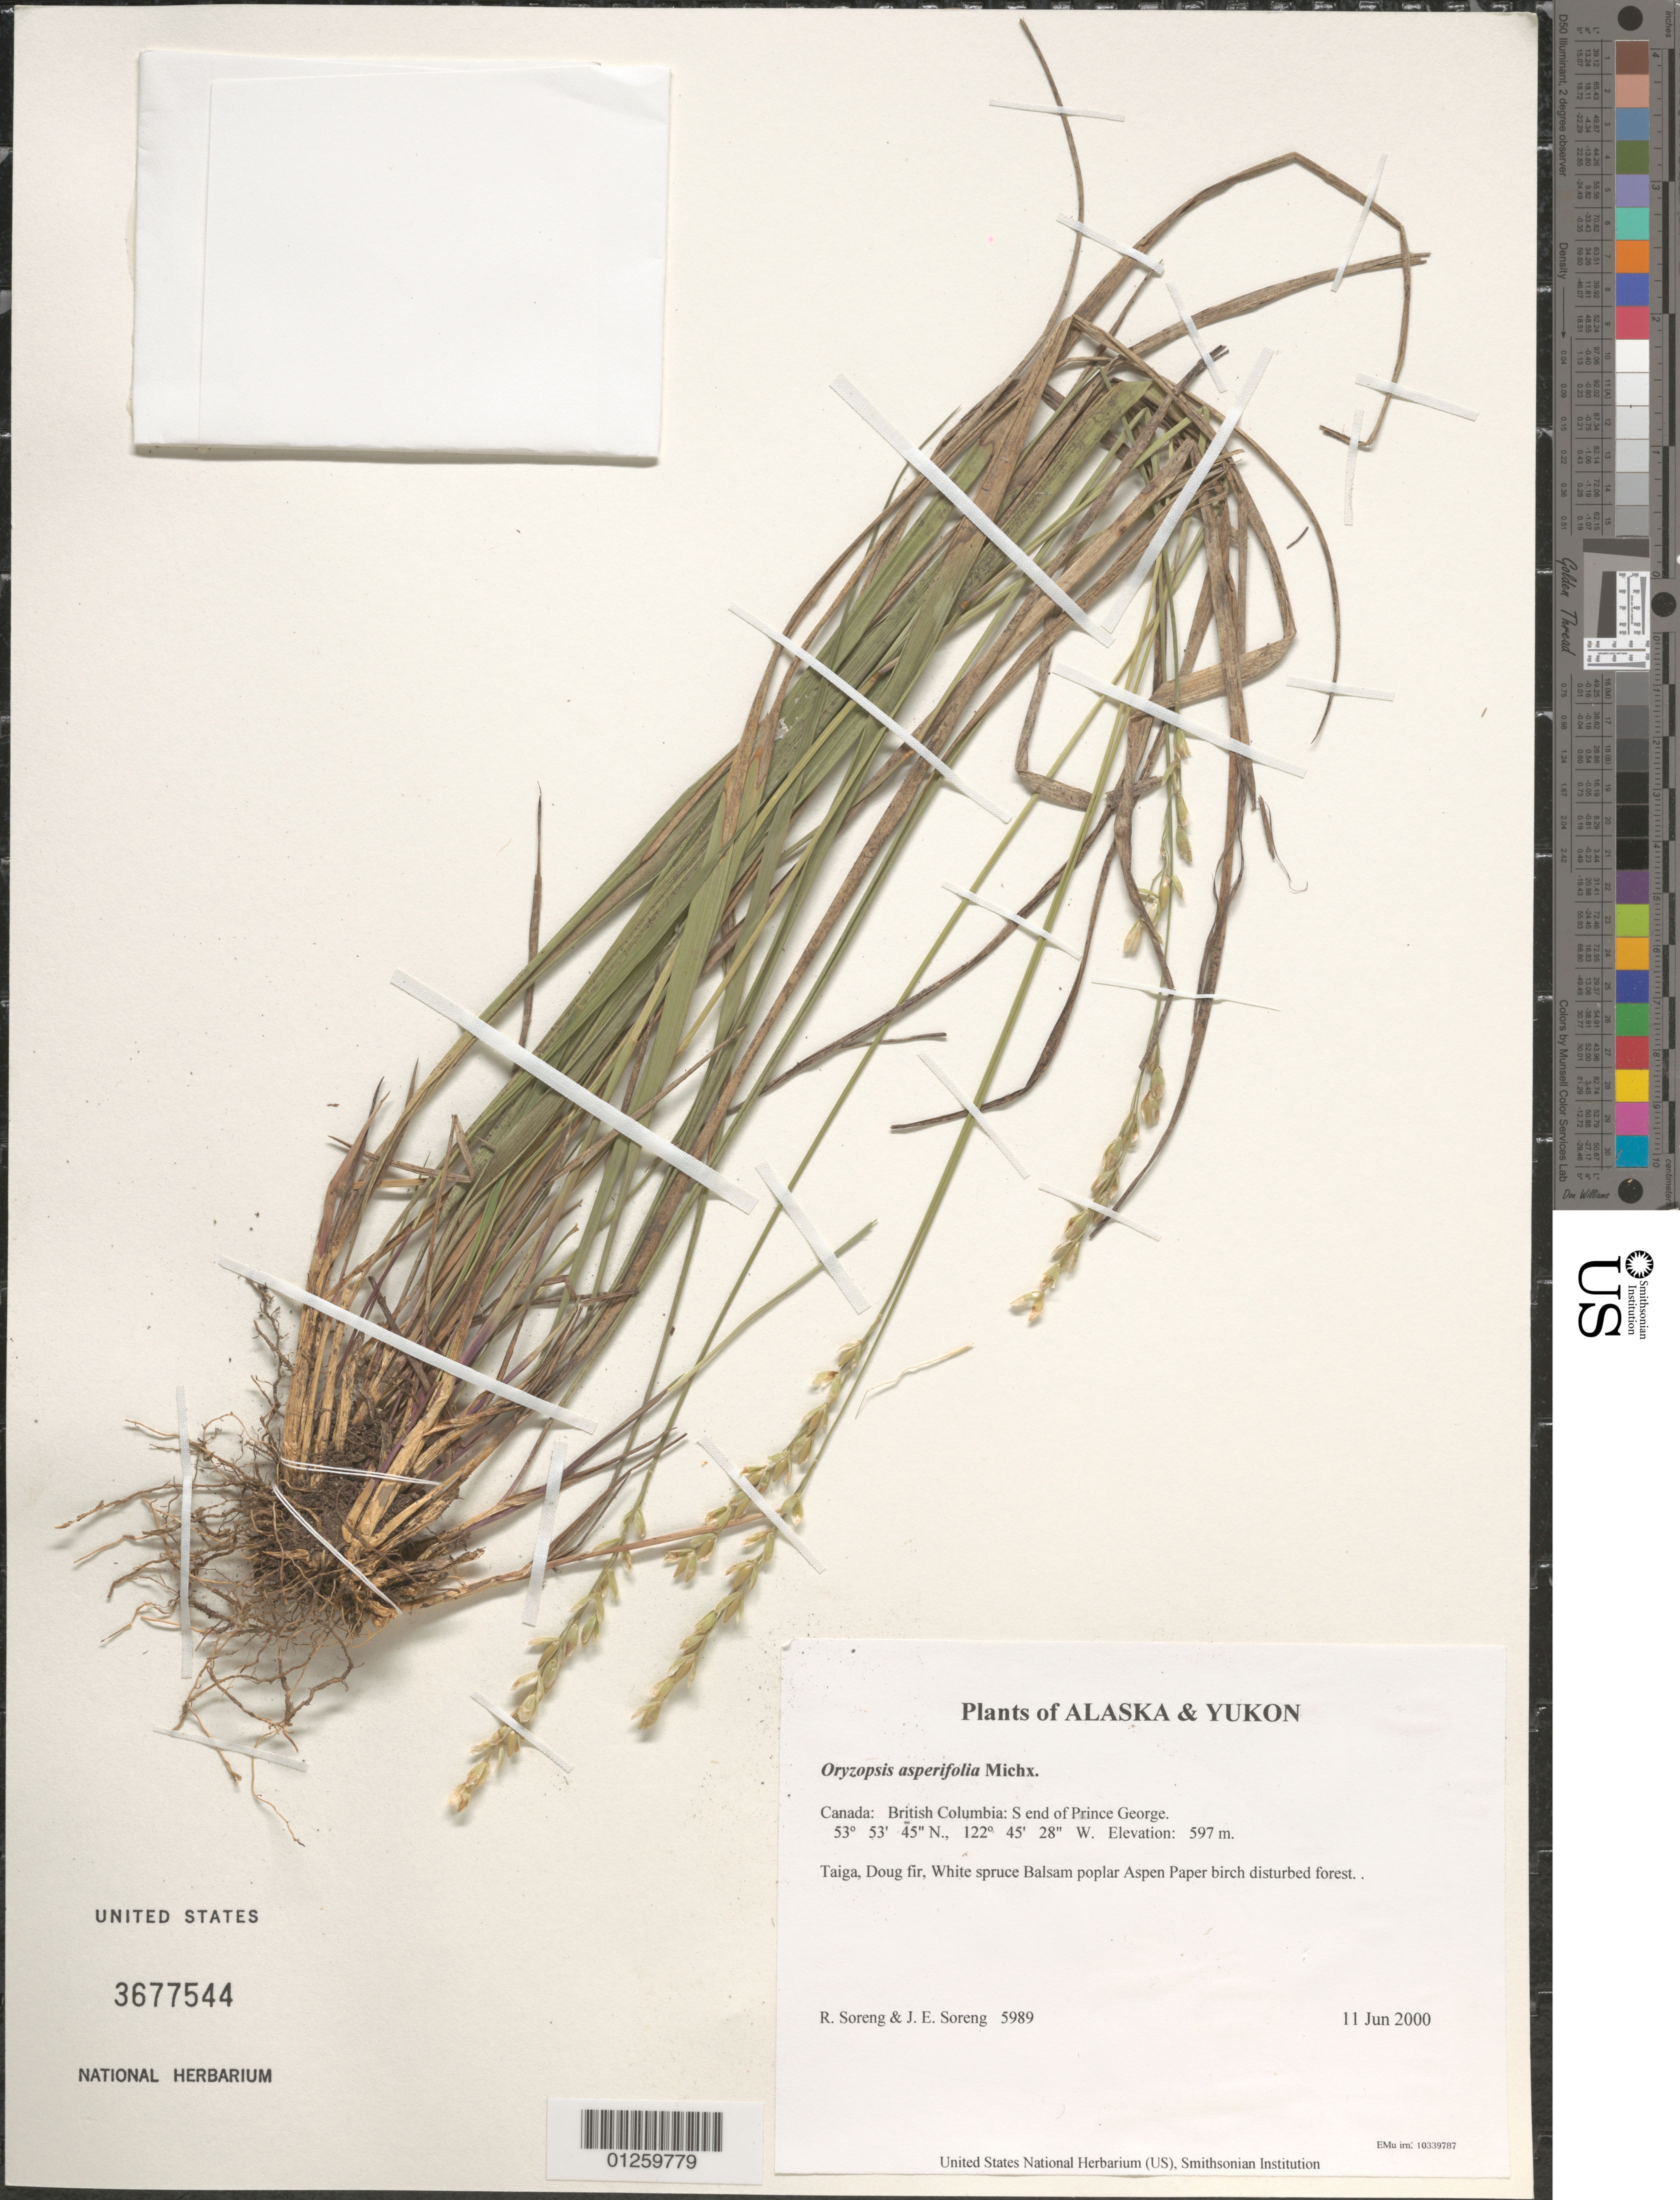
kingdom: Plantae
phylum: Tracheophyta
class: Liliopsida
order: Poales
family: Poaceae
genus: Oryzopsis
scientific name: Oryzopsis asperifolia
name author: Michx.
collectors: R. J. Soreng & J. E. Soreng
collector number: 5989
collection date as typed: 11 Jun 2000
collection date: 2000-06-11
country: Canada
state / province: British Columbia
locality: S end of Prince George.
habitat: Taiga, Doug fir, White spruce Balsam poplar Aspen Paper birch disturbed forest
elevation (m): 597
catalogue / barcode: US 3677544